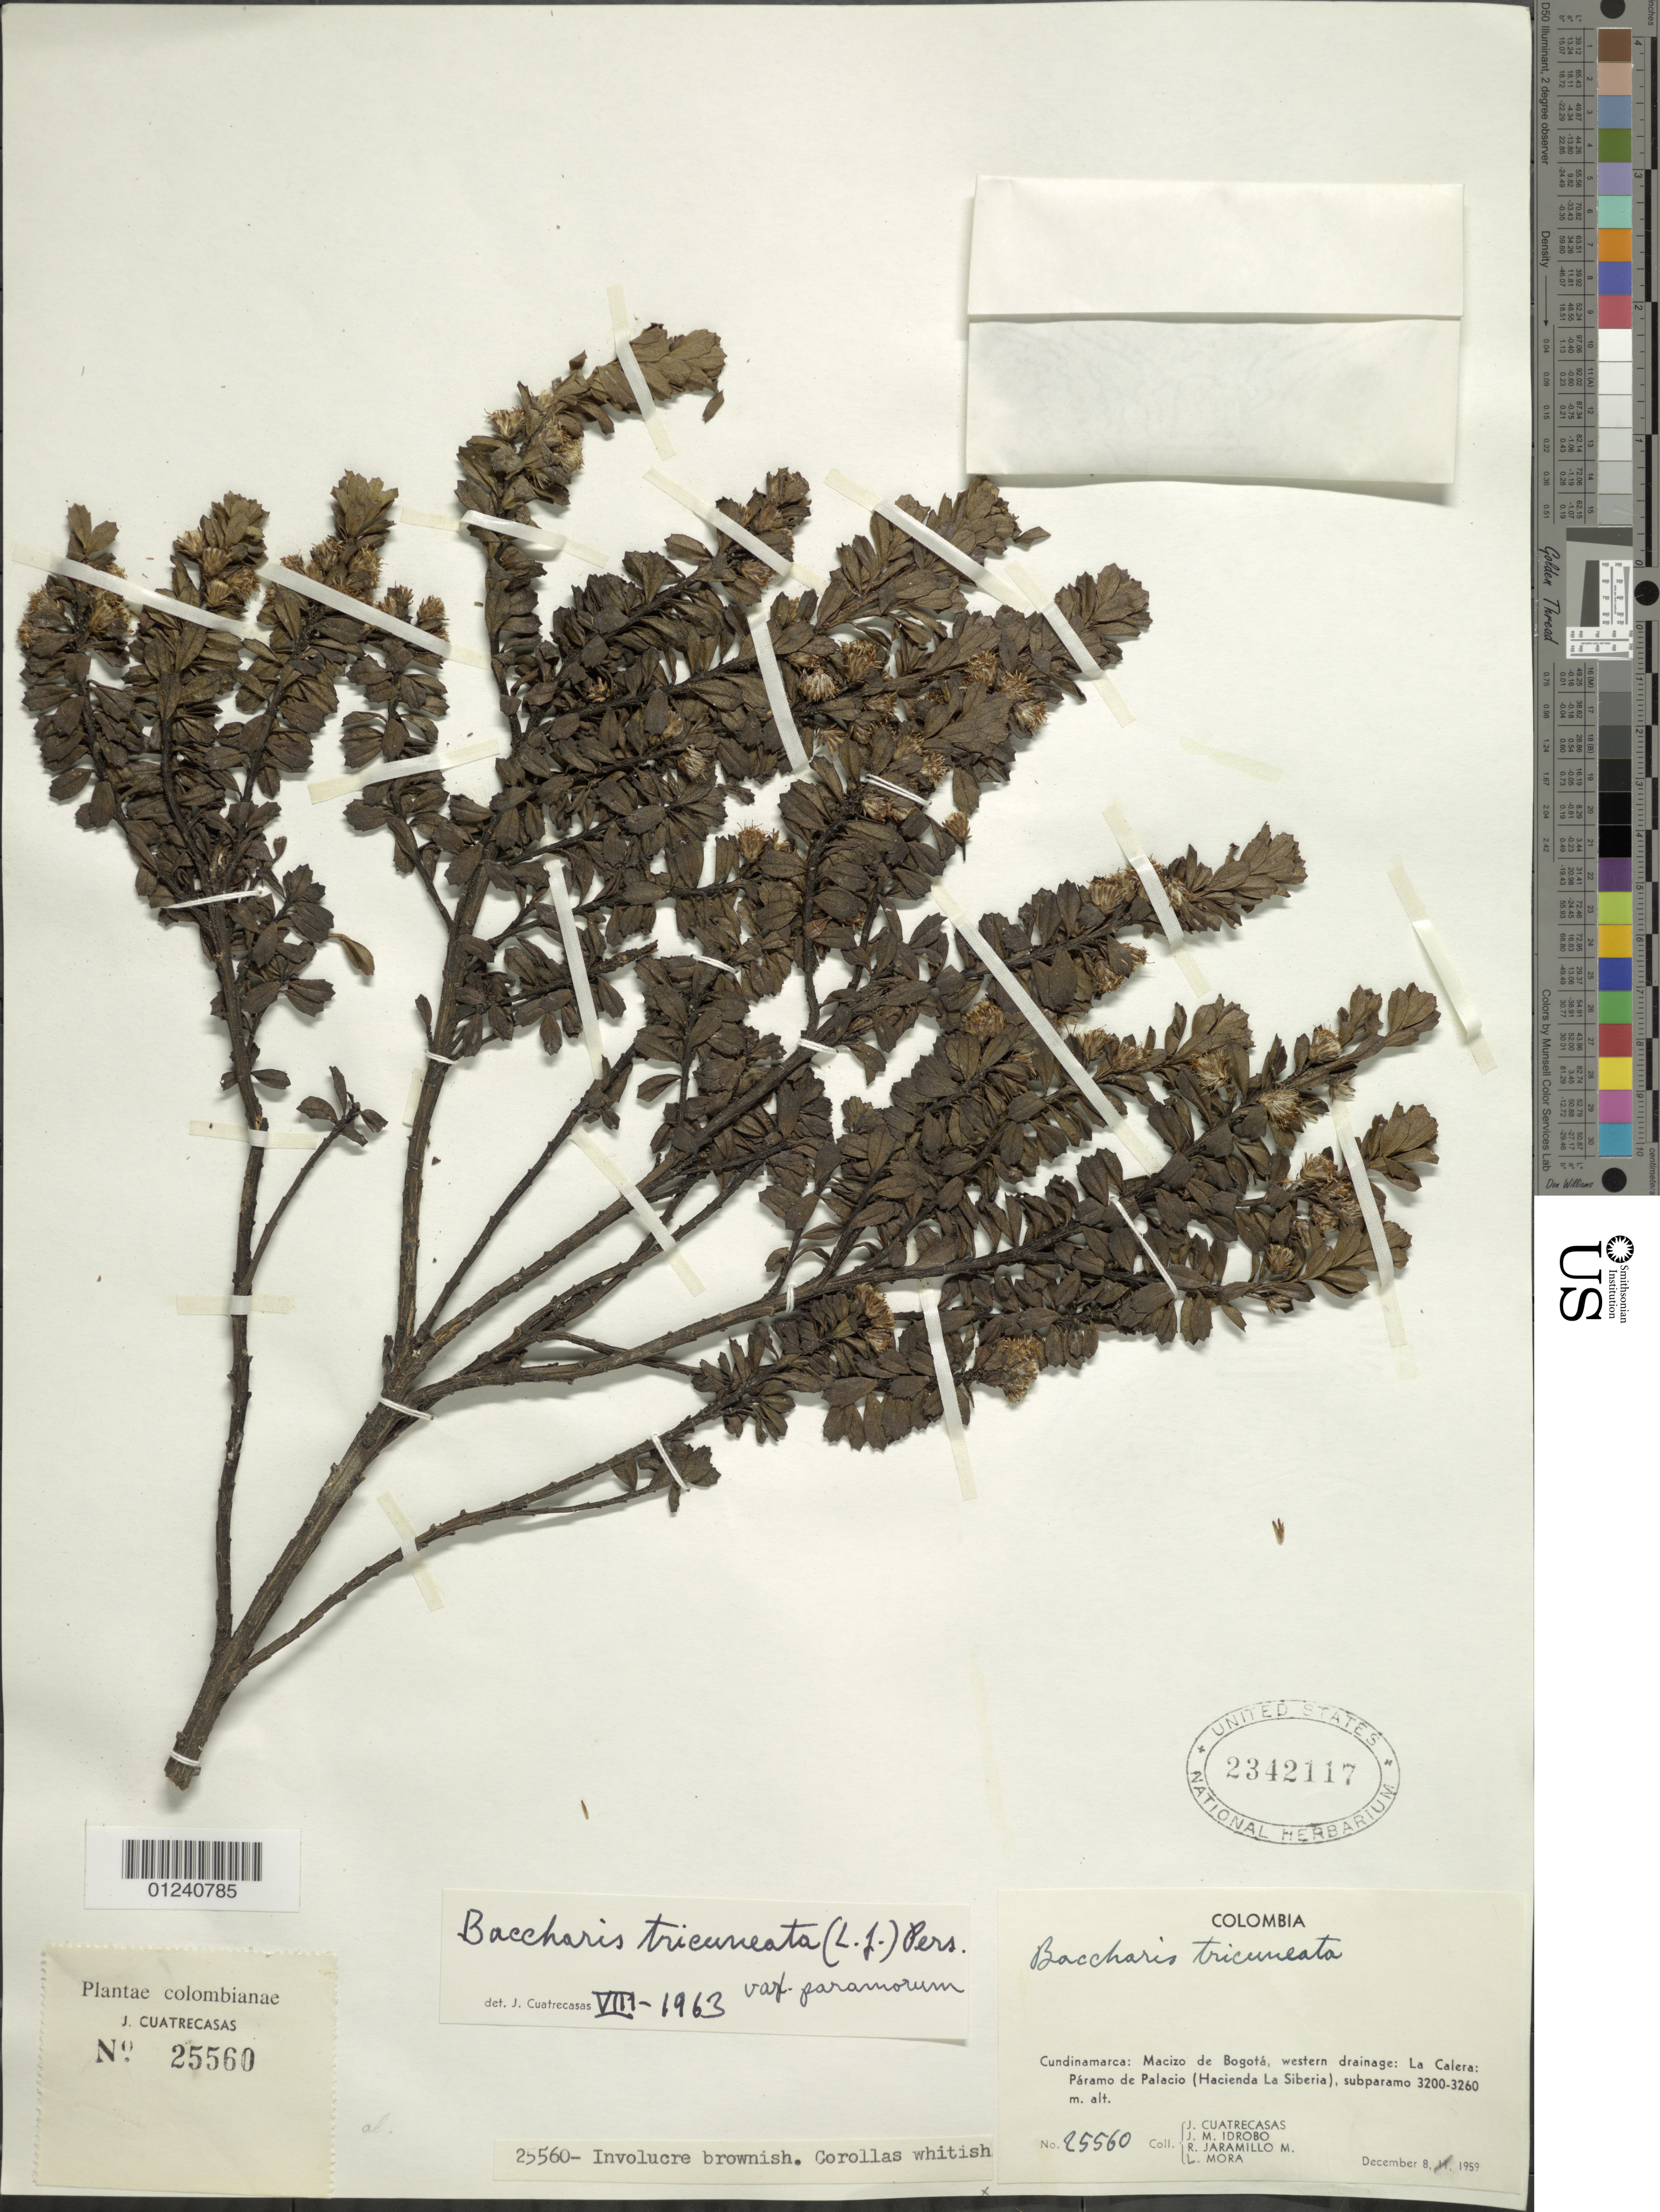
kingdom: Plantae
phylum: Tracheophyta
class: Magnoliopsida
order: Asterales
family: Asteraceae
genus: Baccharis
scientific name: Baccharis tricuneata var. paramorum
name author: Cuatrec.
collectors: J. Cuatrecasas, J. M. Idrobo, R. Jaramillo M. & L. Mora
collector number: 25560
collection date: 1959-12-08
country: Colombia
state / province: Cundinamarca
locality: Macizo de Bogota, western drainage: La Calera: Paramo de Palacio (Hacienda La Siberia), subparamo.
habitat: subparamo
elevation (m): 3200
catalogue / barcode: US 2342117